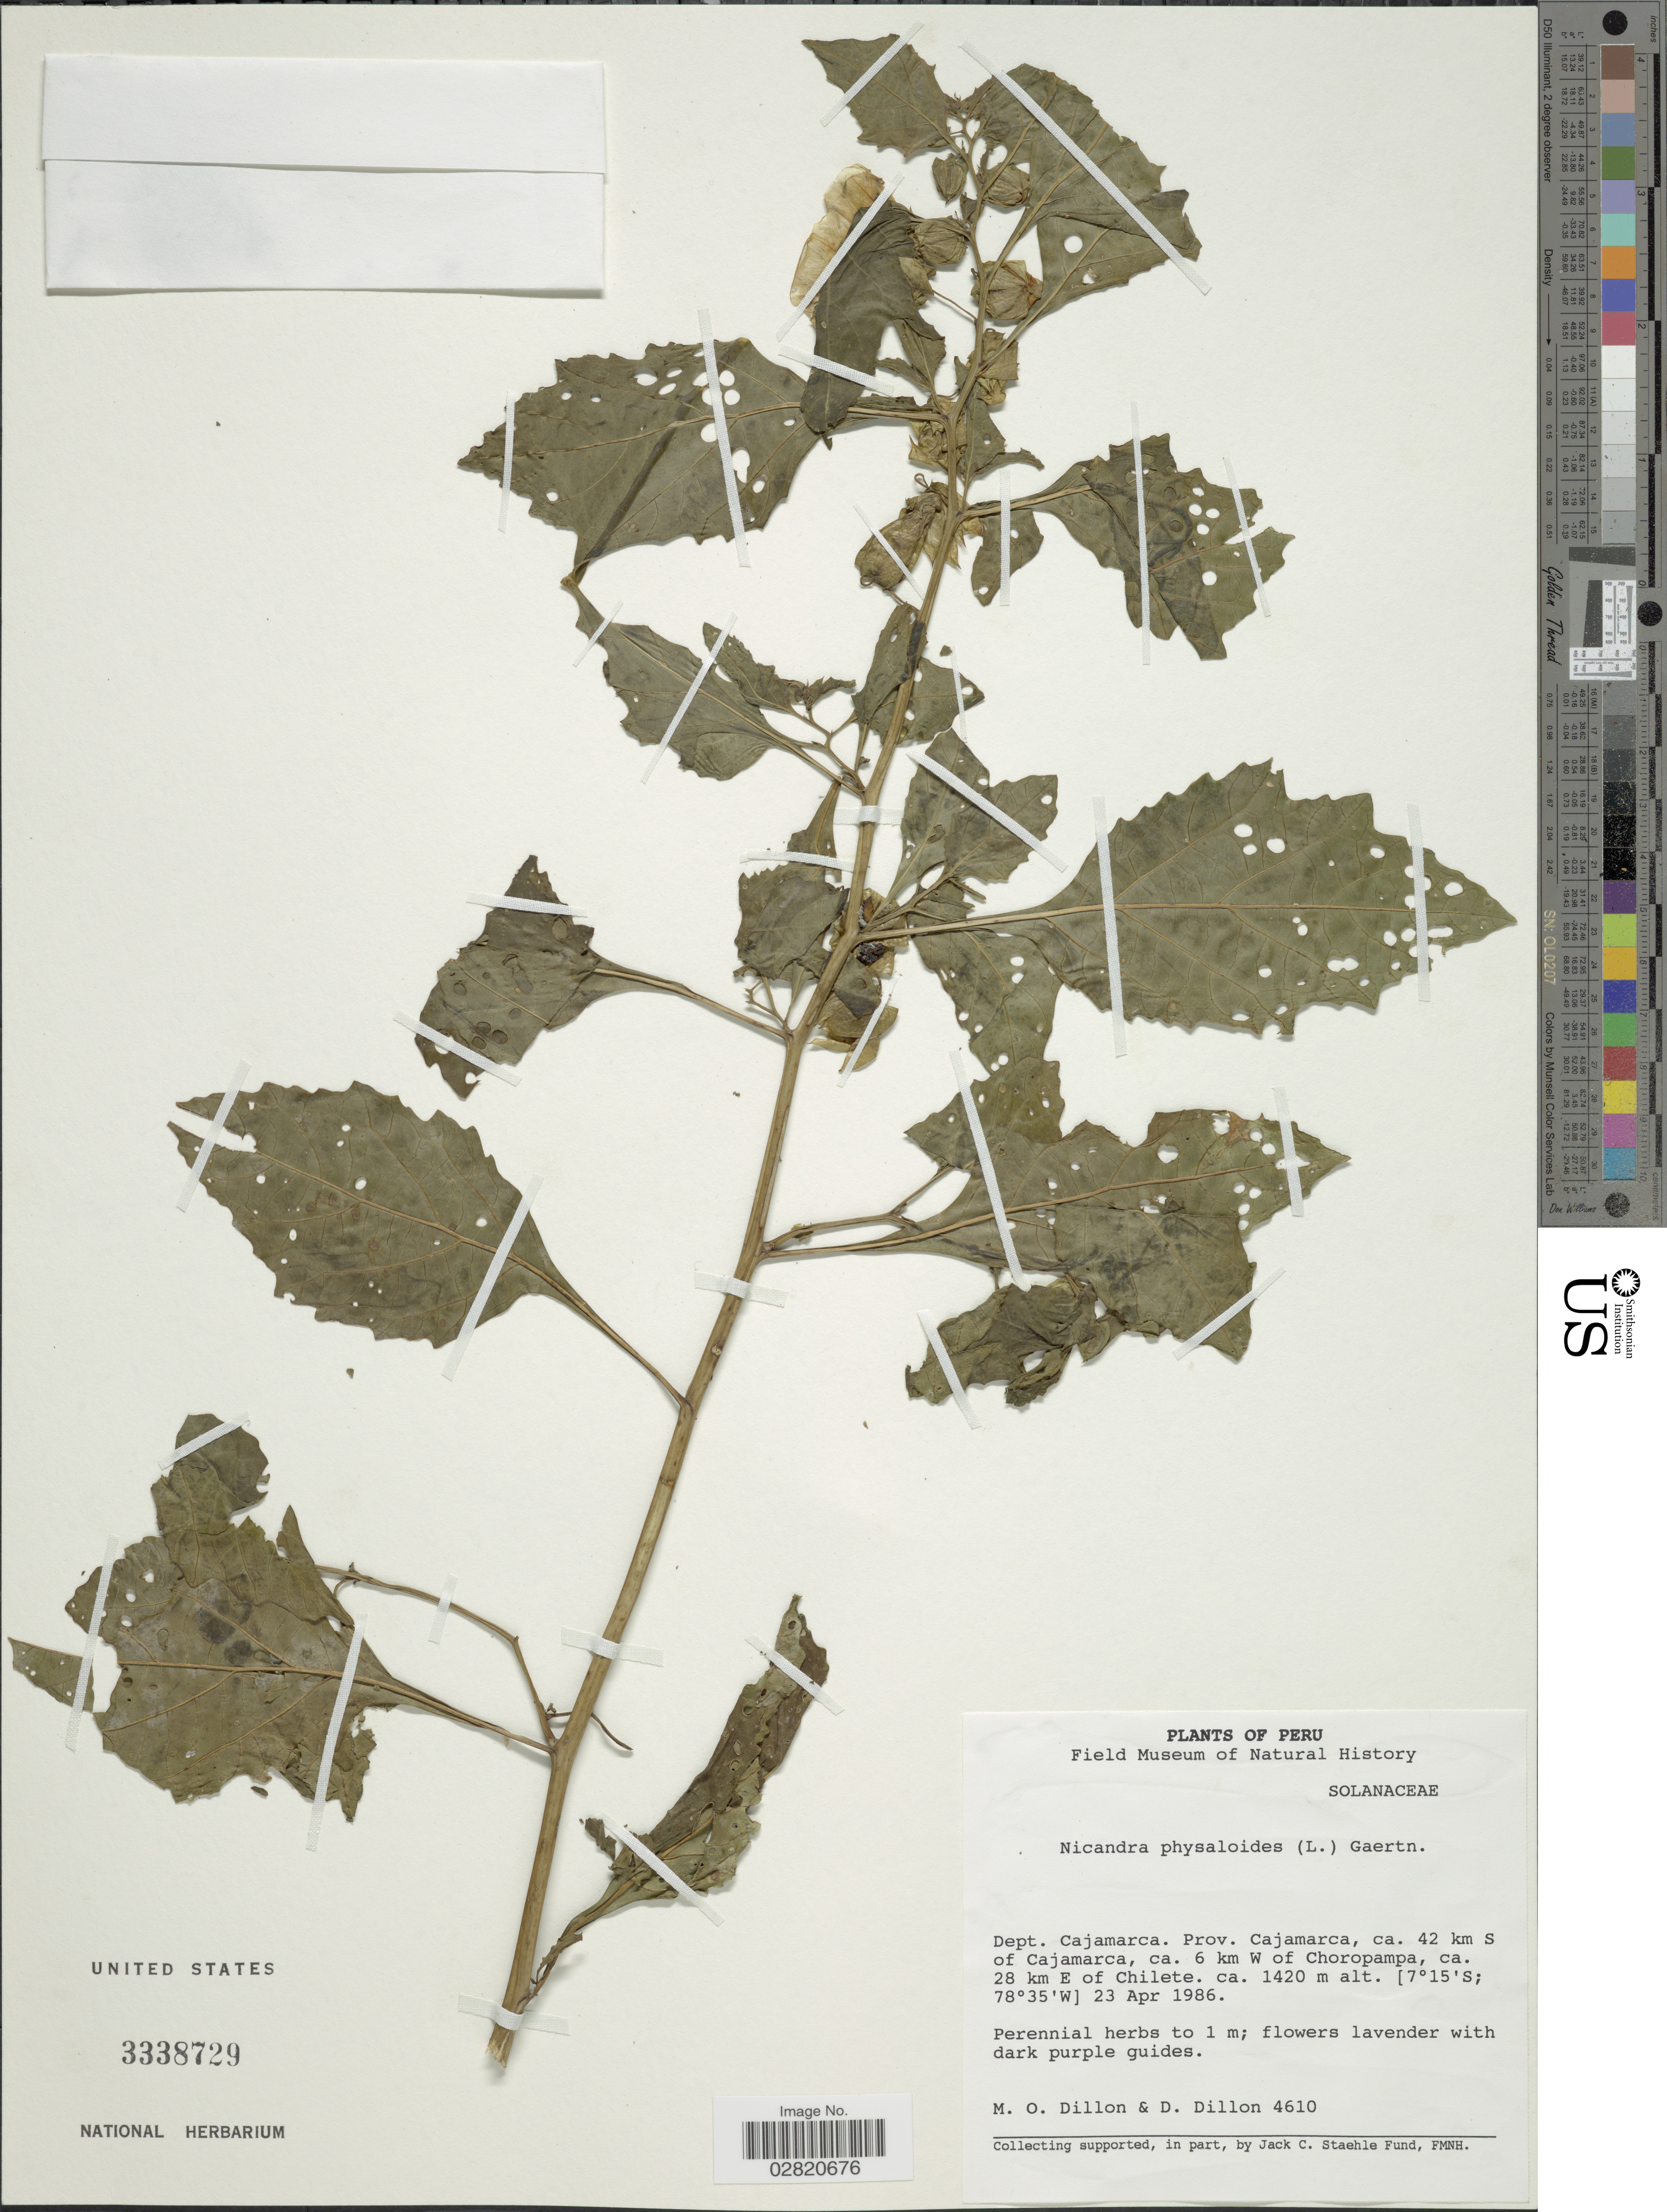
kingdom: Plantae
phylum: Tracheophyta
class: Magnoliopsida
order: Solanales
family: Solanaceae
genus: Nicandra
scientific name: Nicandra physalodes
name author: (L.) Gaertn.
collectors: M. O. Dillon & D. Dillon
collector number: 4610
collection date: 1986-04-23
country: Peru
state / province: Cajamarca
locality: Dept. Cajamarca. Prov. Cajamarca, ca. 42 km S of Cajamarca, ca. 6 km W of Choropampa, ca. 28 km E of Chilete.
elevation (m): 1420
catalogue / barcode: US 3338729